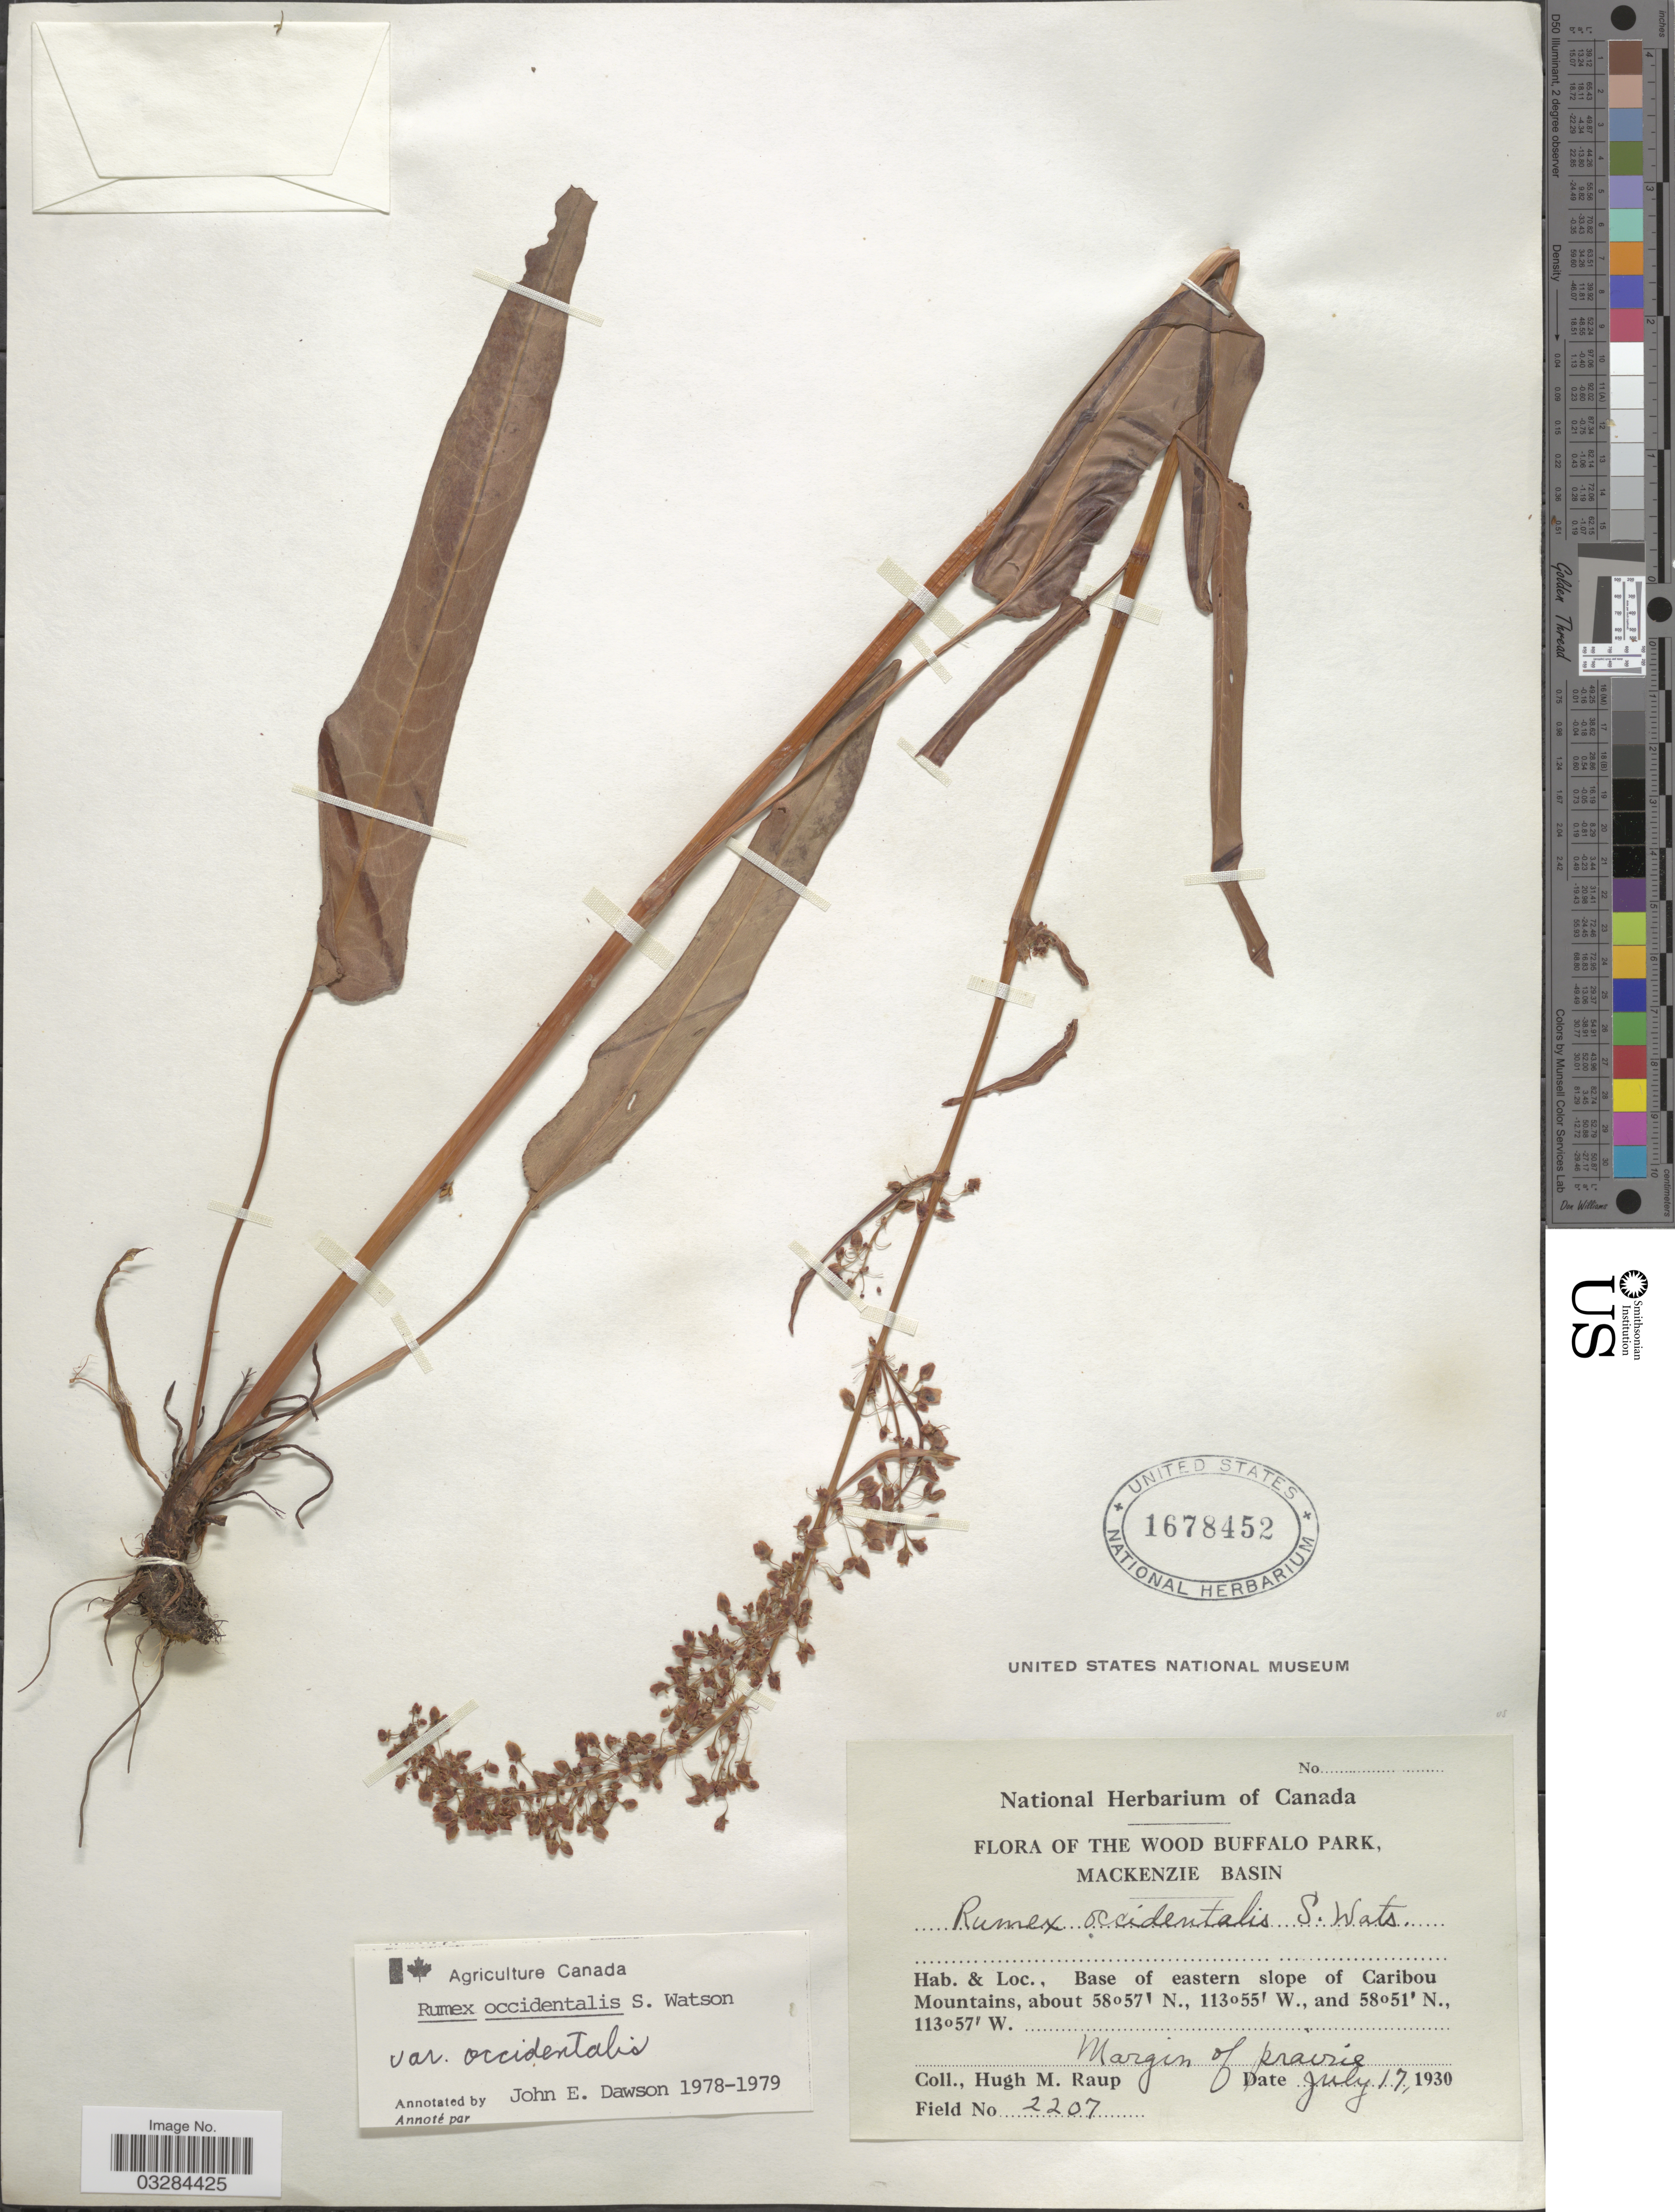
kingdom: Plantae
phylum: Tracheophyta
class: Magnoliopsida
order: Caryophyllales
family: Polygonaceae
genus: Rumex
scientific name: Rumex occidentalis var. occidentalis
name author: S. Watson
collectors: H. Raup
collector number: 2207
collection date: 1930-07-17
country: Canada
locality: Wood Buffalo Park, Mackenzie Basin. Base of eastern slope of Caribou Mountains. Margin of prairie.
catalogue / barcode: US 1678452